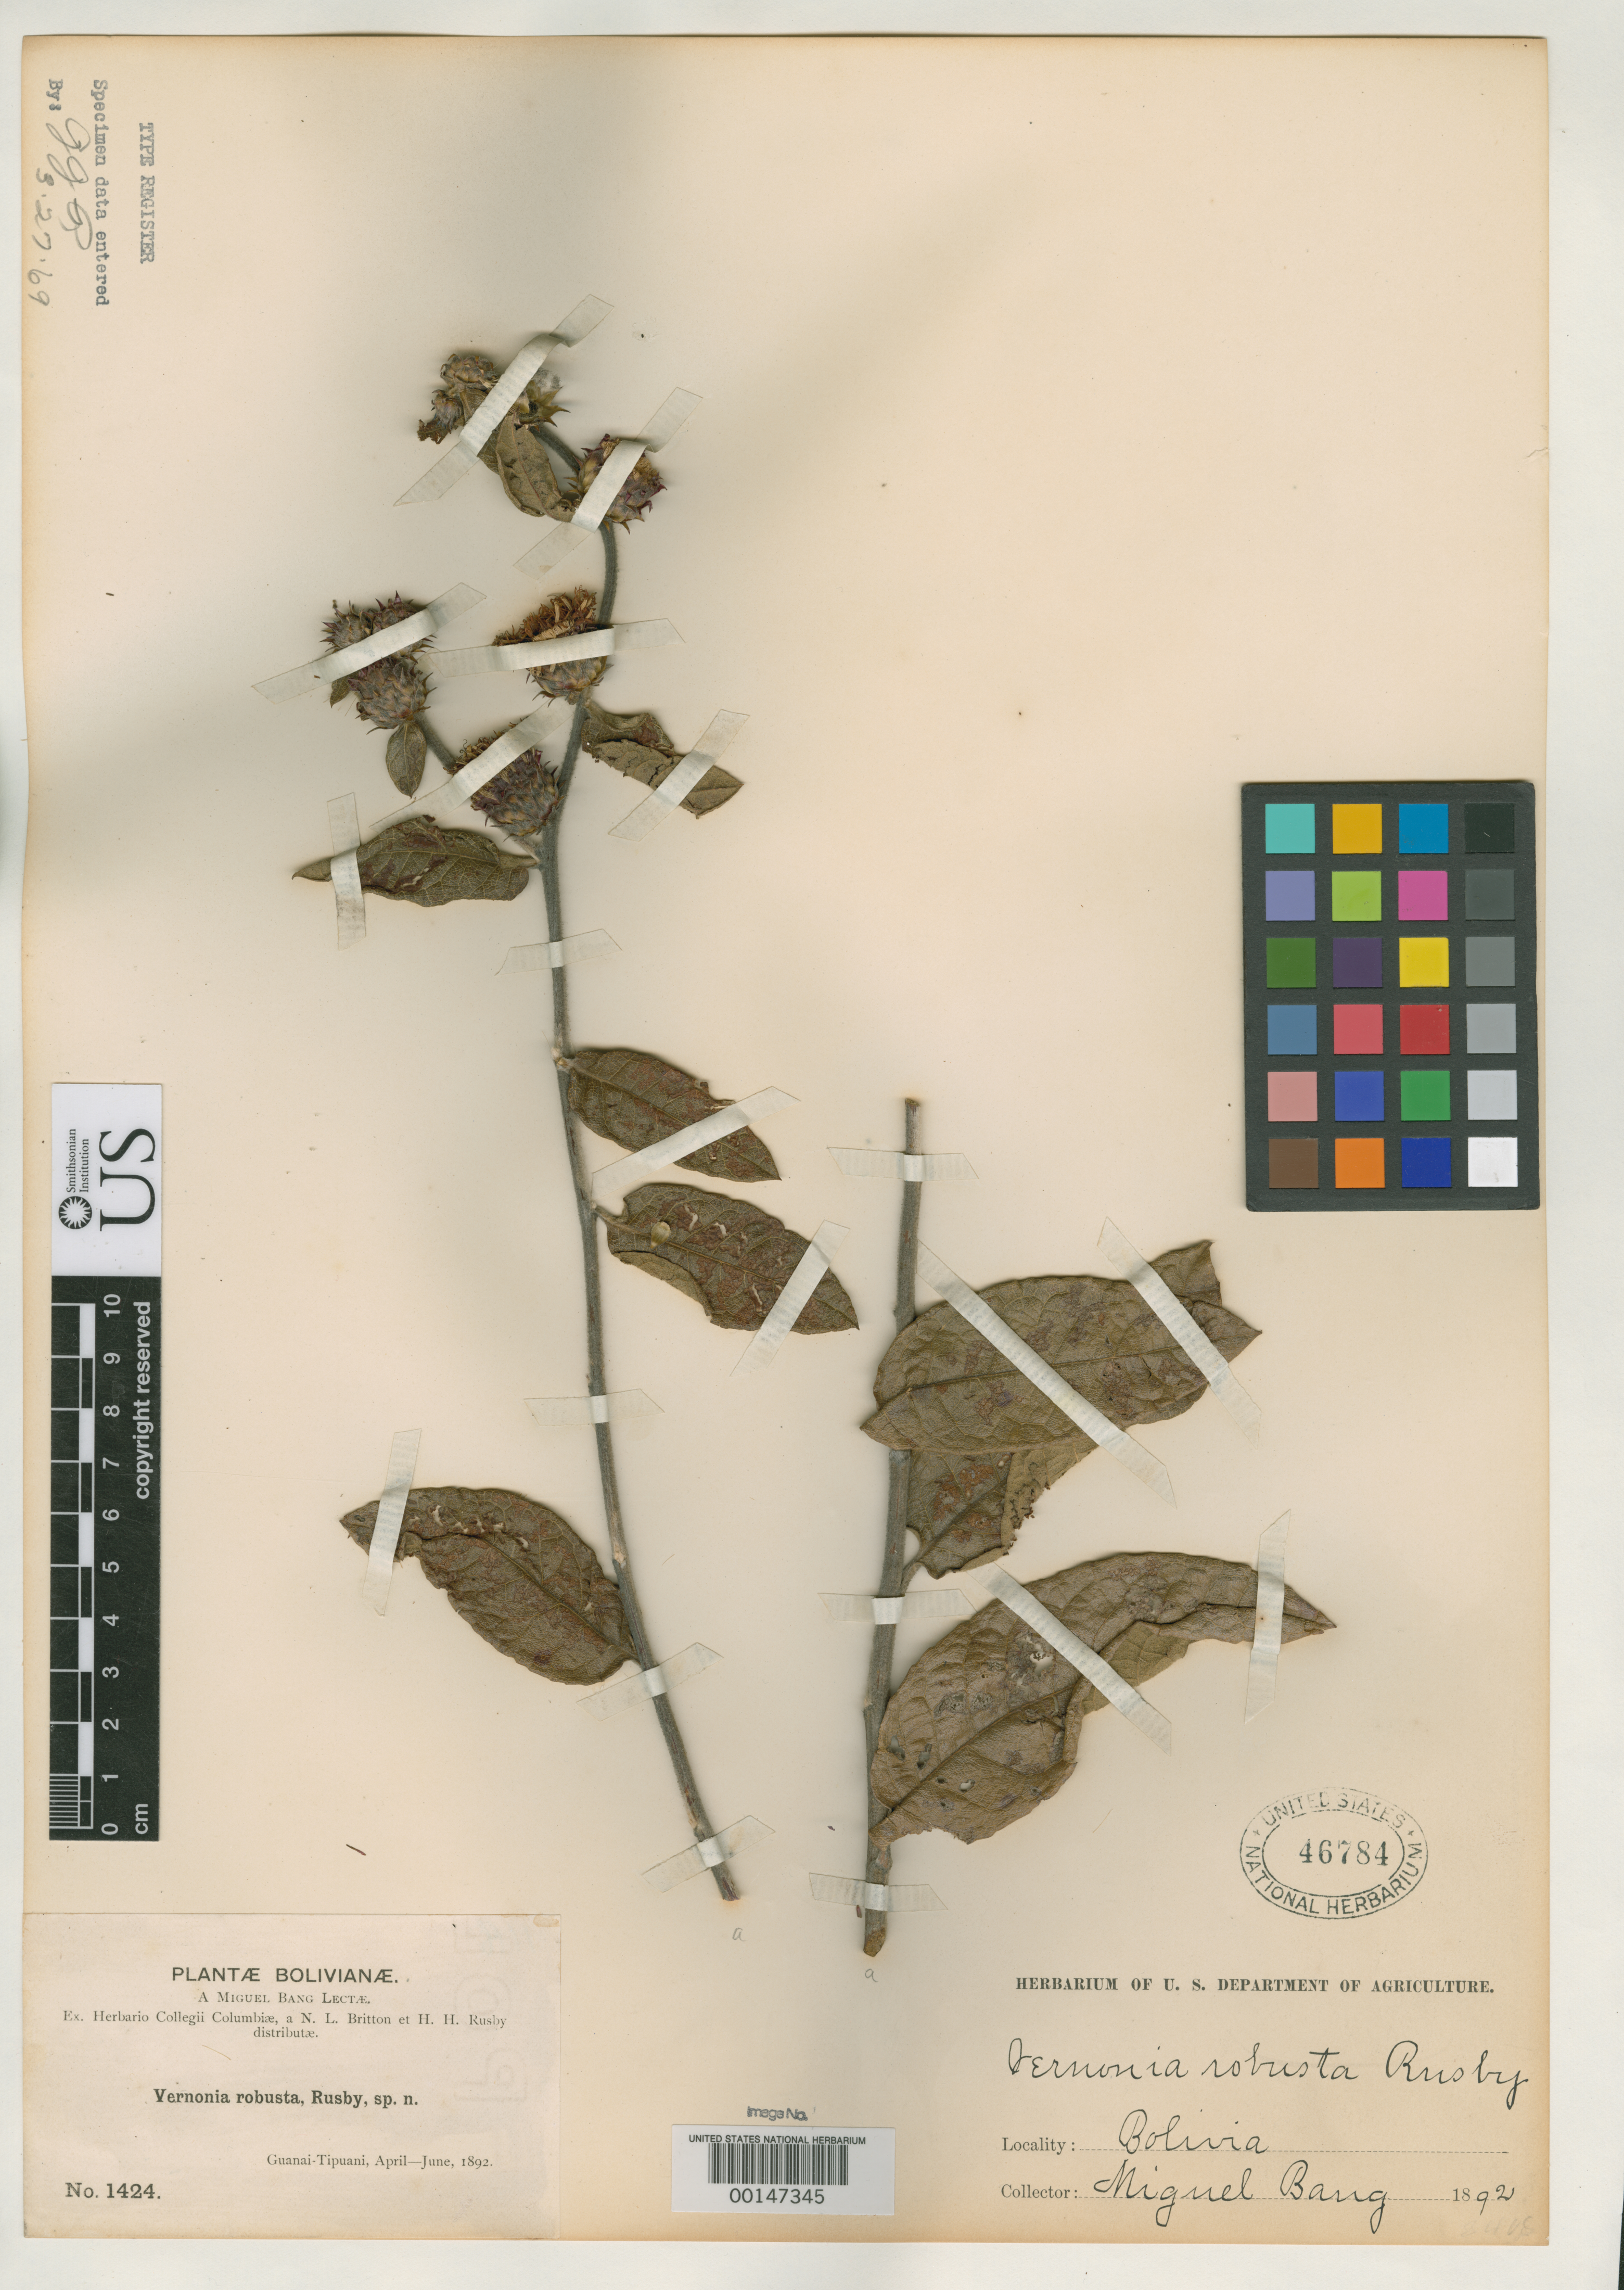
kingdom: Plantae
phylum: Tracheophyta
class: Magnoliopsida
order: Asterales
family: Asteraceae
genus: Vernonia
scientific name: Vernonia robusta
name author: Rusby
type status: Isotype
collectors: M. Bang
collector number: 1424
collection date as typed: Apr 1892 to -- Jun 1892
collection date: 1892-04/1892-06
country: Bolivia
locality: Between Guanai and Tipuani.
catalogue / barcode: US 46784